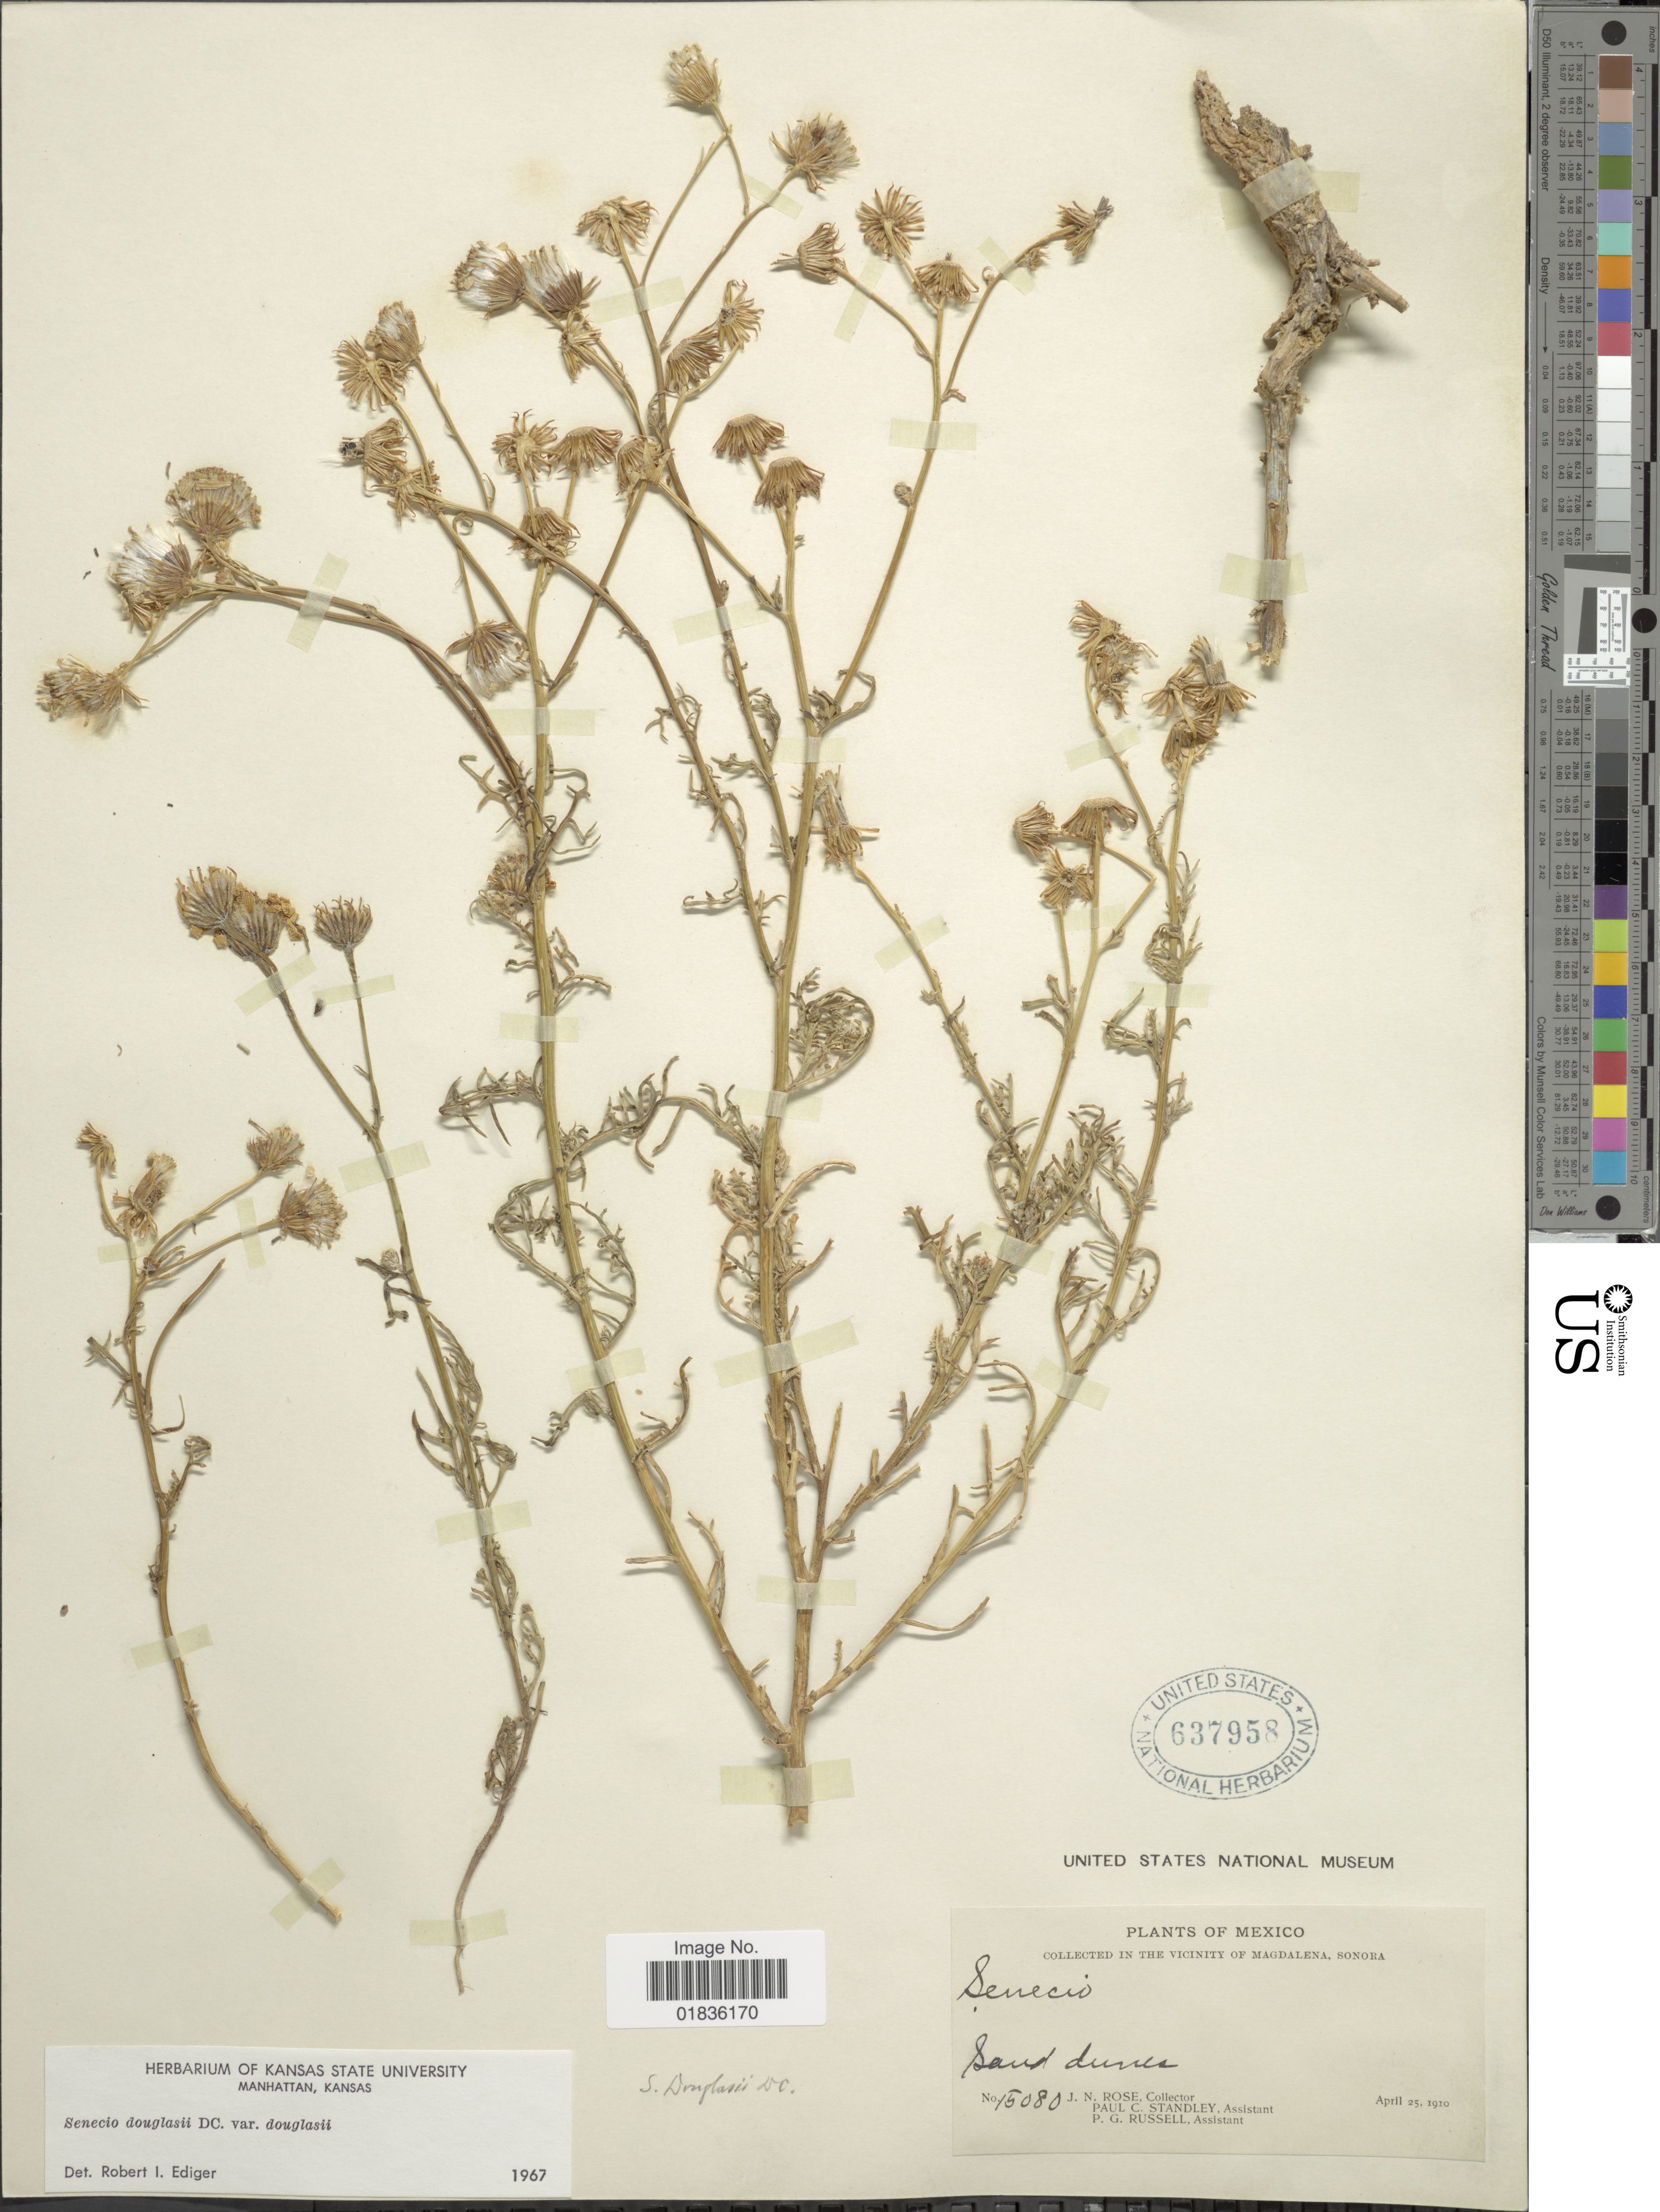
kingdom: Plantae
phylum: Tracheophyta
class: Magnoliopsida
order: Asterales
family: Asteraceae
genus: Senecio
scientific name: Senecio flaccidus var. douglasii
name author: (DC.) B.L. Turner & T.M. Barkley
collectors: J. N. Rose, P. C. Standley & P. G. Russell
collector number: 15080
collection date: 1910-04-25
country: Mexico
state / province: Sonora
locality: In the vicinity of Magdalena, sand dunes.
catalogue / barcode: US 637958